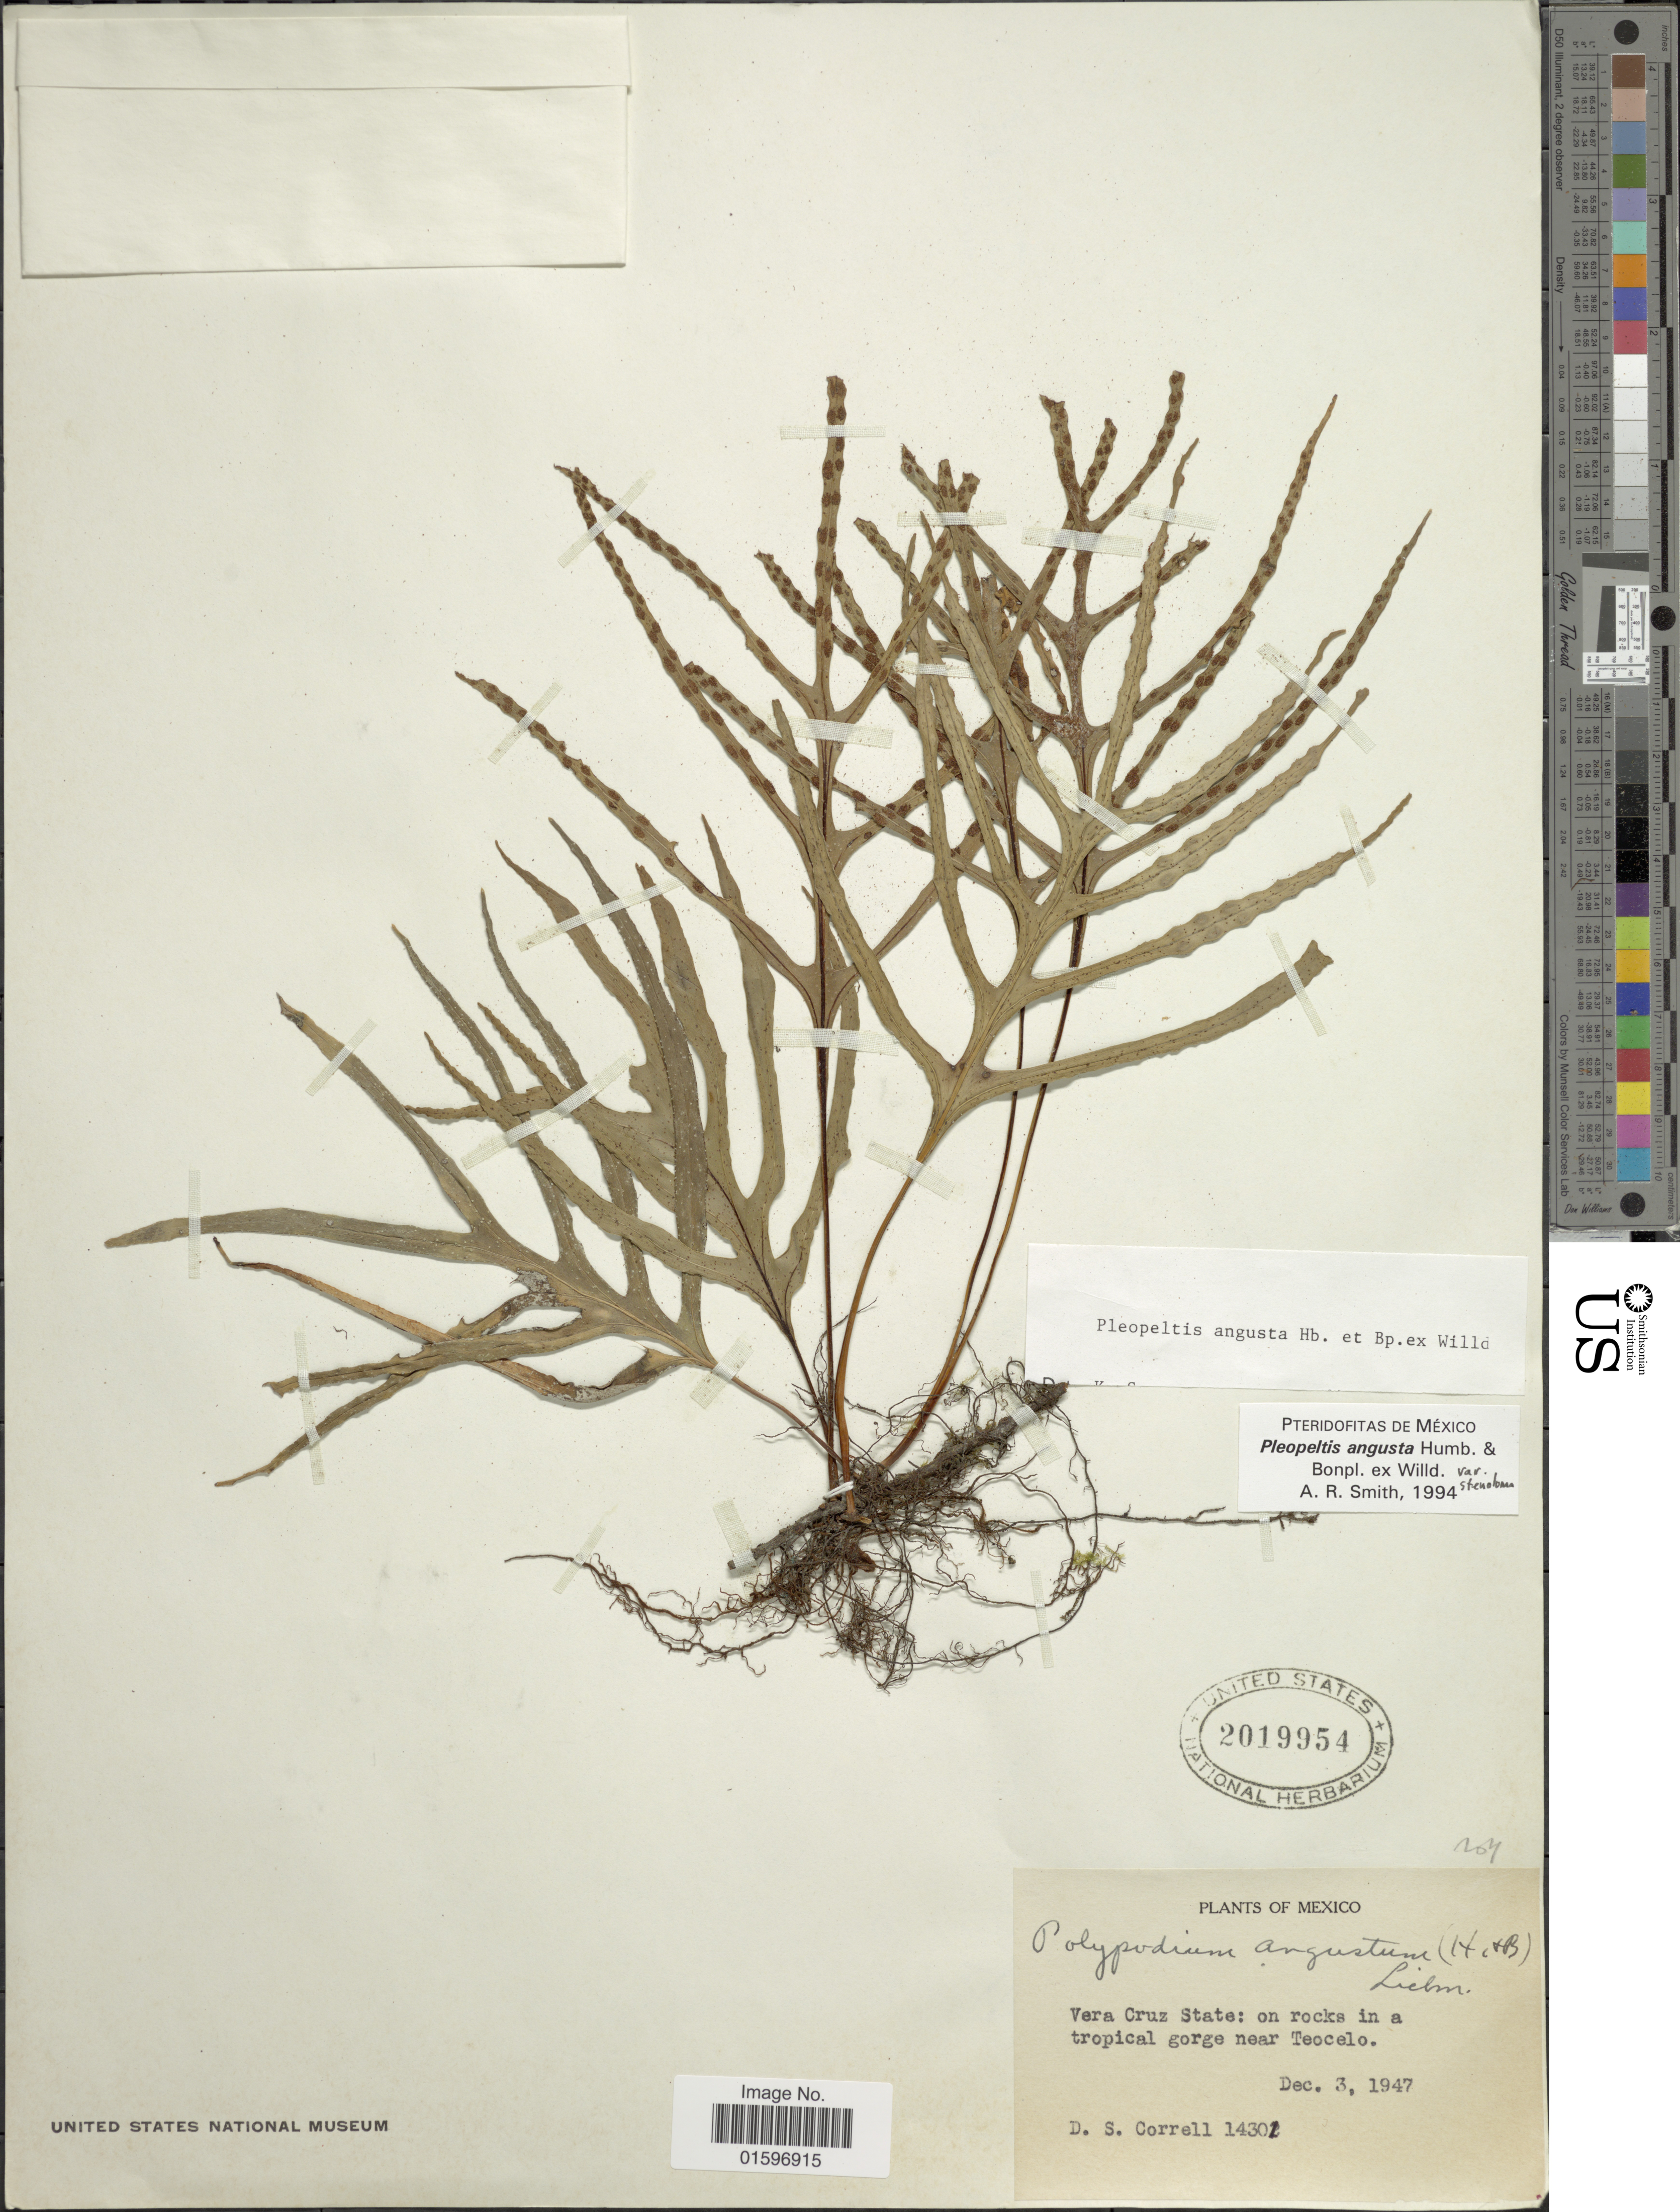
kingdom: Plantae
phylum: Tracheophyta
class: Polypodiopsida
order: Polypodiales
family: Polypodiaceae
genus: Pleopeltis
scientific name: Pleopeltis angusta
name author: Humb. & Bonap. ex Willd.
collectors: D. S. Correll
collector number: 14301*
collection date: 1947-12-03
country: Mexico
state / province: Veracruz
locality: Vera Cruz State: on rocks in a tropical gorge near Teocelo.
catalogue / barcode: US 2019954